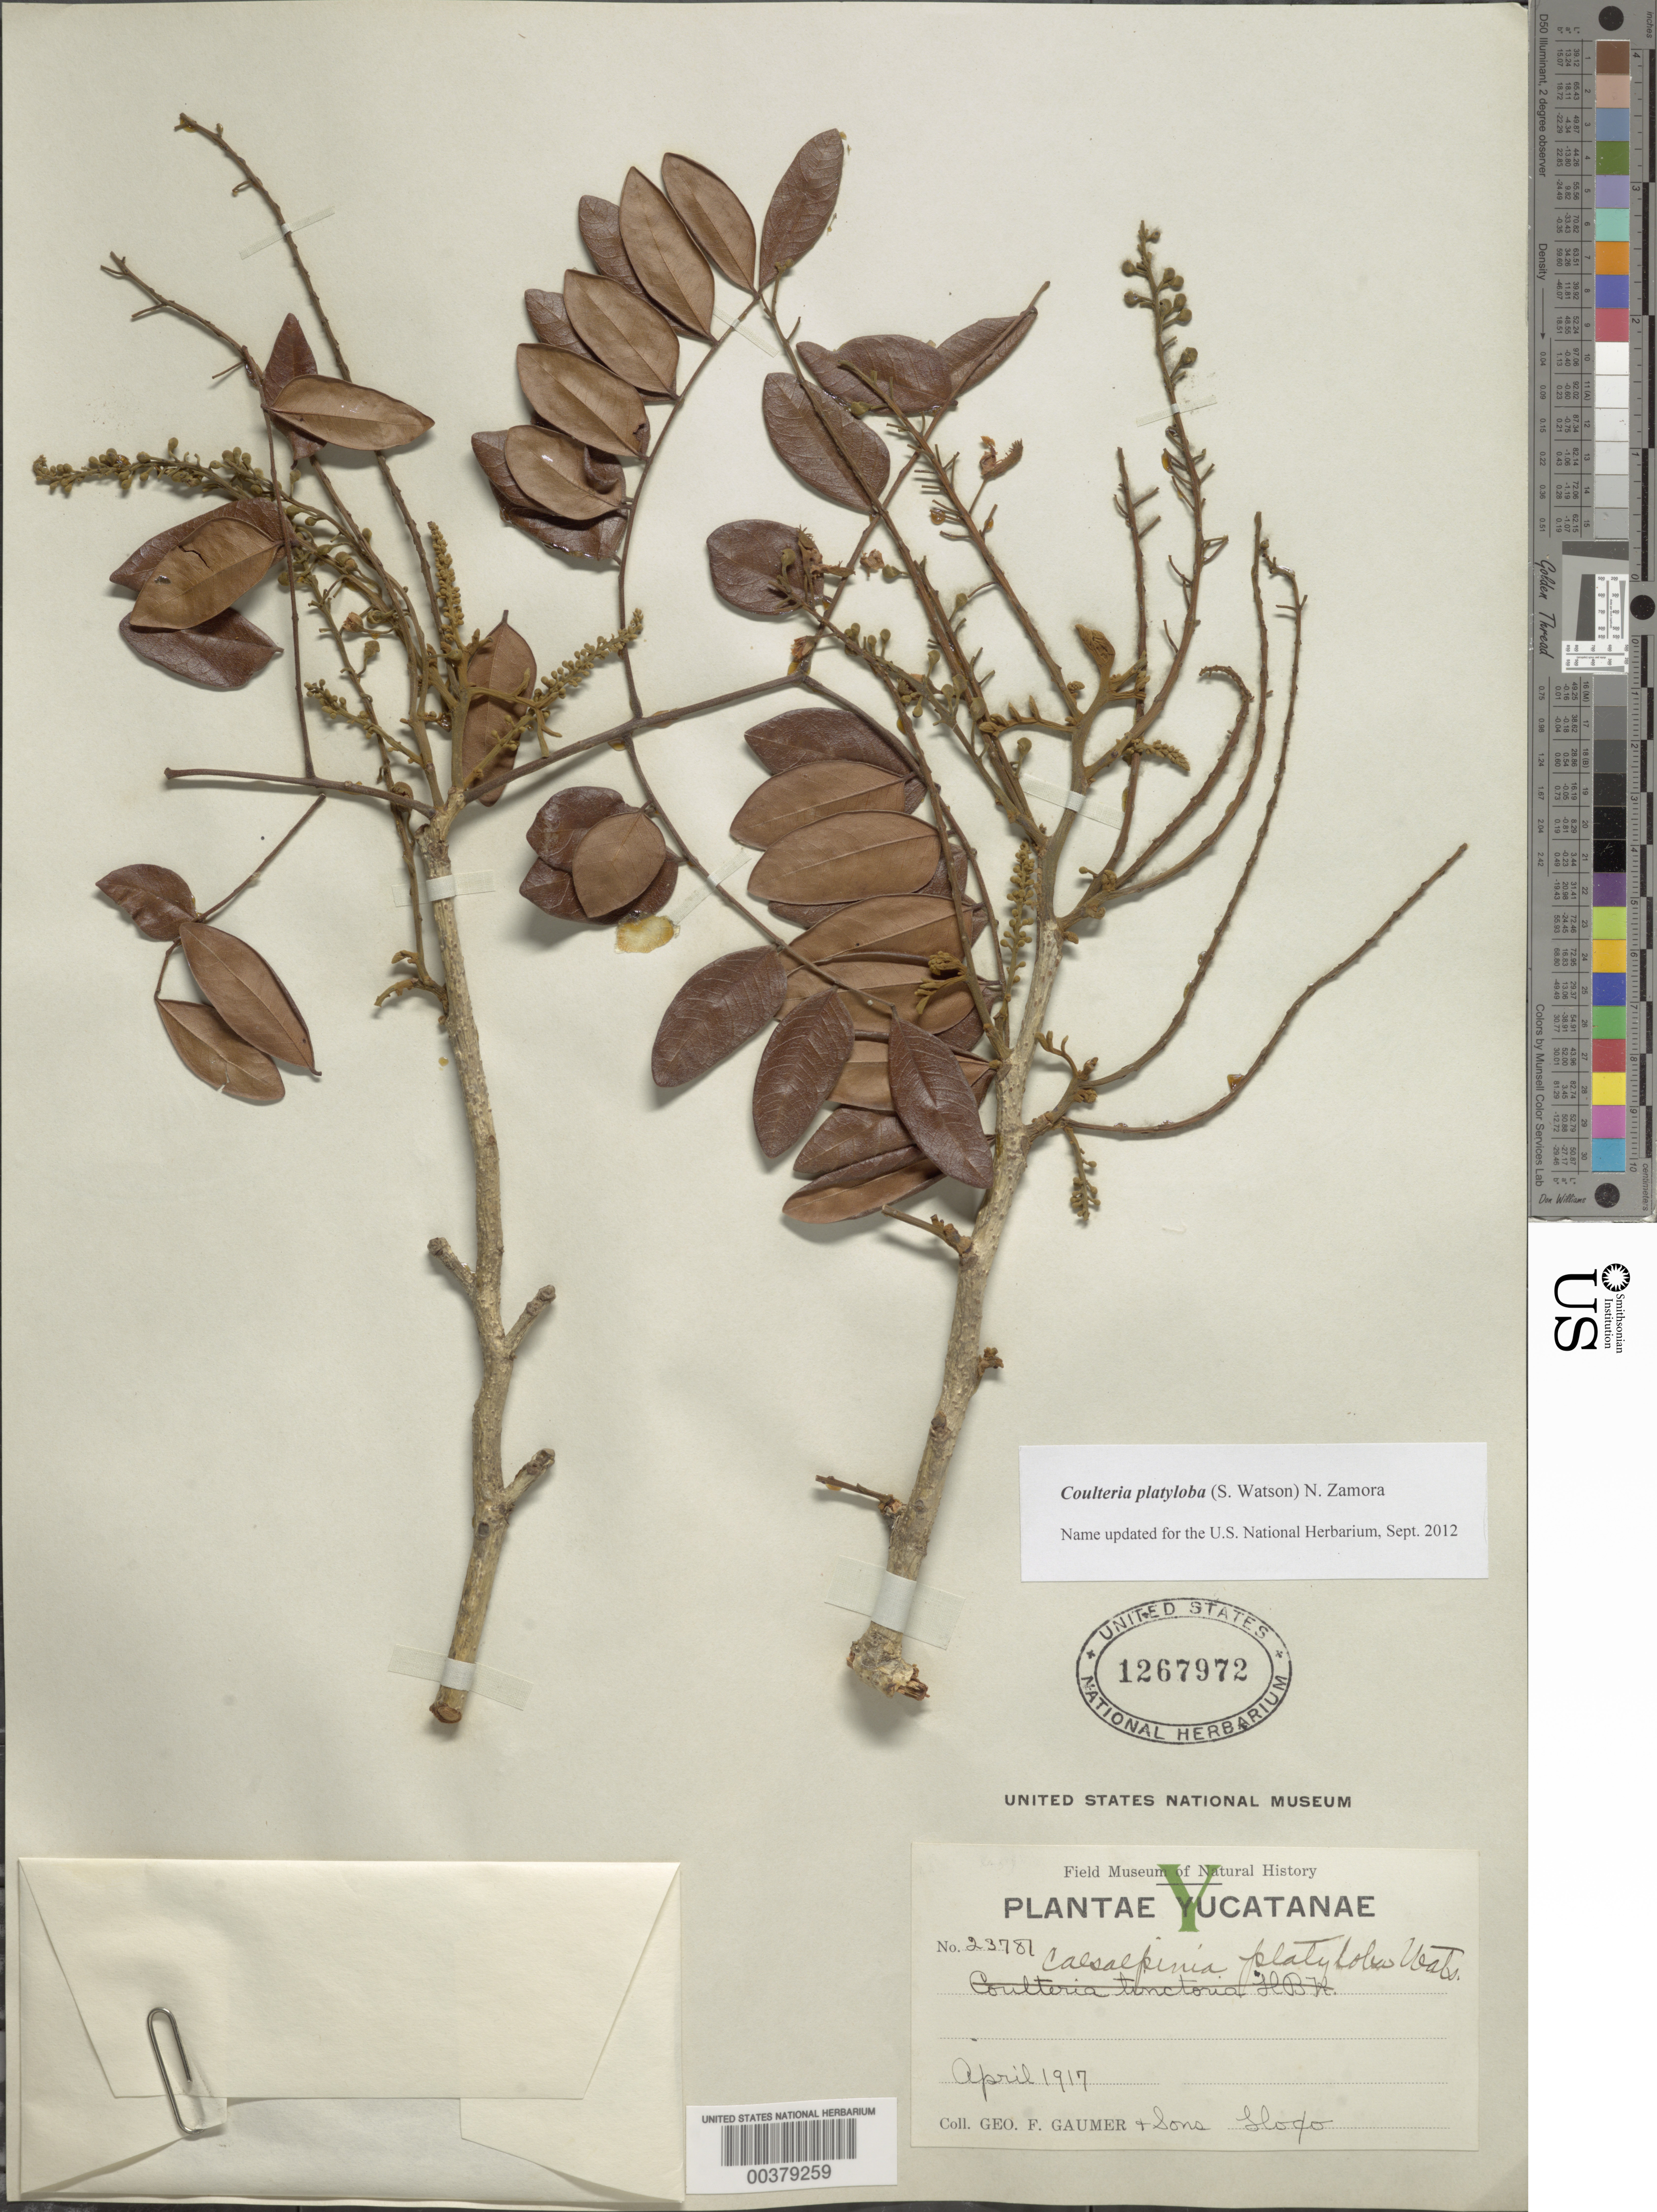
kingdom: Plantae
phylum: Tracheophyta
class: Magnoliopsida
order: Fabales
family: Fabaceae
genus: Coulteria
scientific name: Coulteria platyloba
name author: (S. Watson) N. Zamora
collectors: G. F. Gaumer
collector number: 23781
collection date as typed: Apr 1917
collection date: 1917-04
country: Mexico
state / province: Yucatán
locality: Lloco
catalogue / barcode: US 1267972